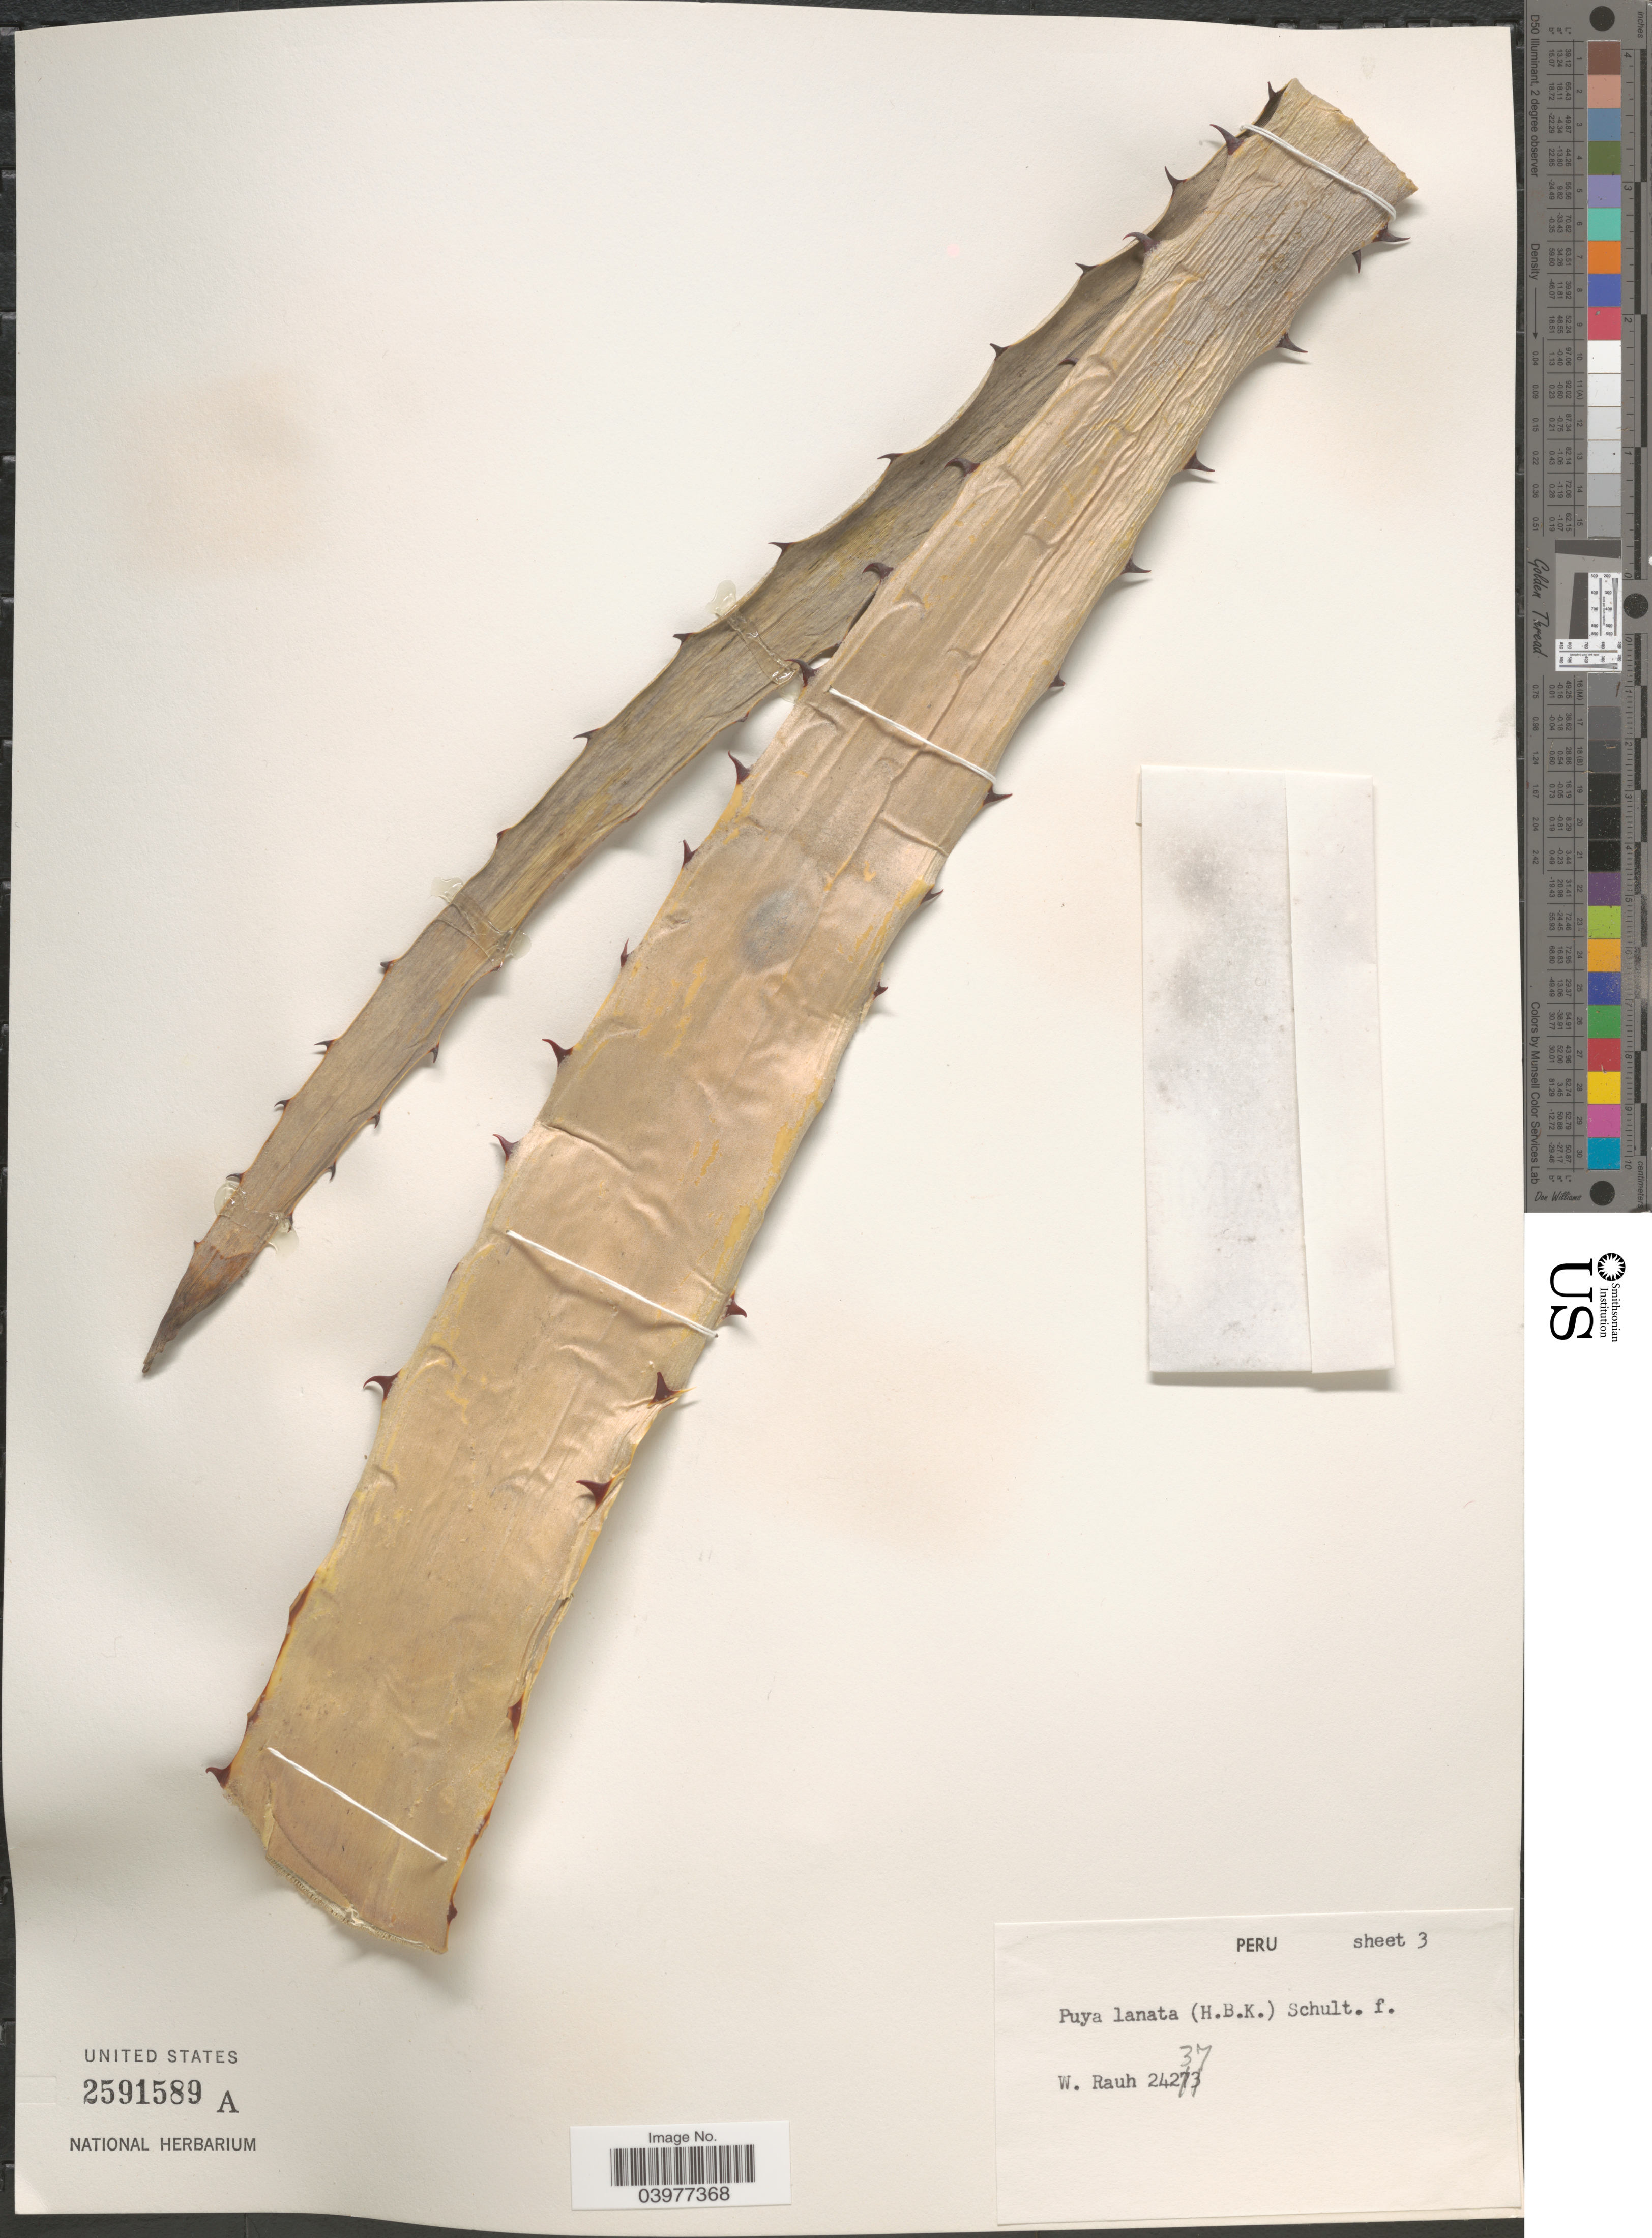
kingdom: Plantae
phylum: Tracheophyta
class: Liliopsida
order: Poales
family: Bromeliaceae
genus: Puya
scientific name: Puya lanata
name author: (Kunth) Schult. f.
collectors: W. Rauh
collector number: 2437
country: Peru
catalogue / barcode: US 2591589A